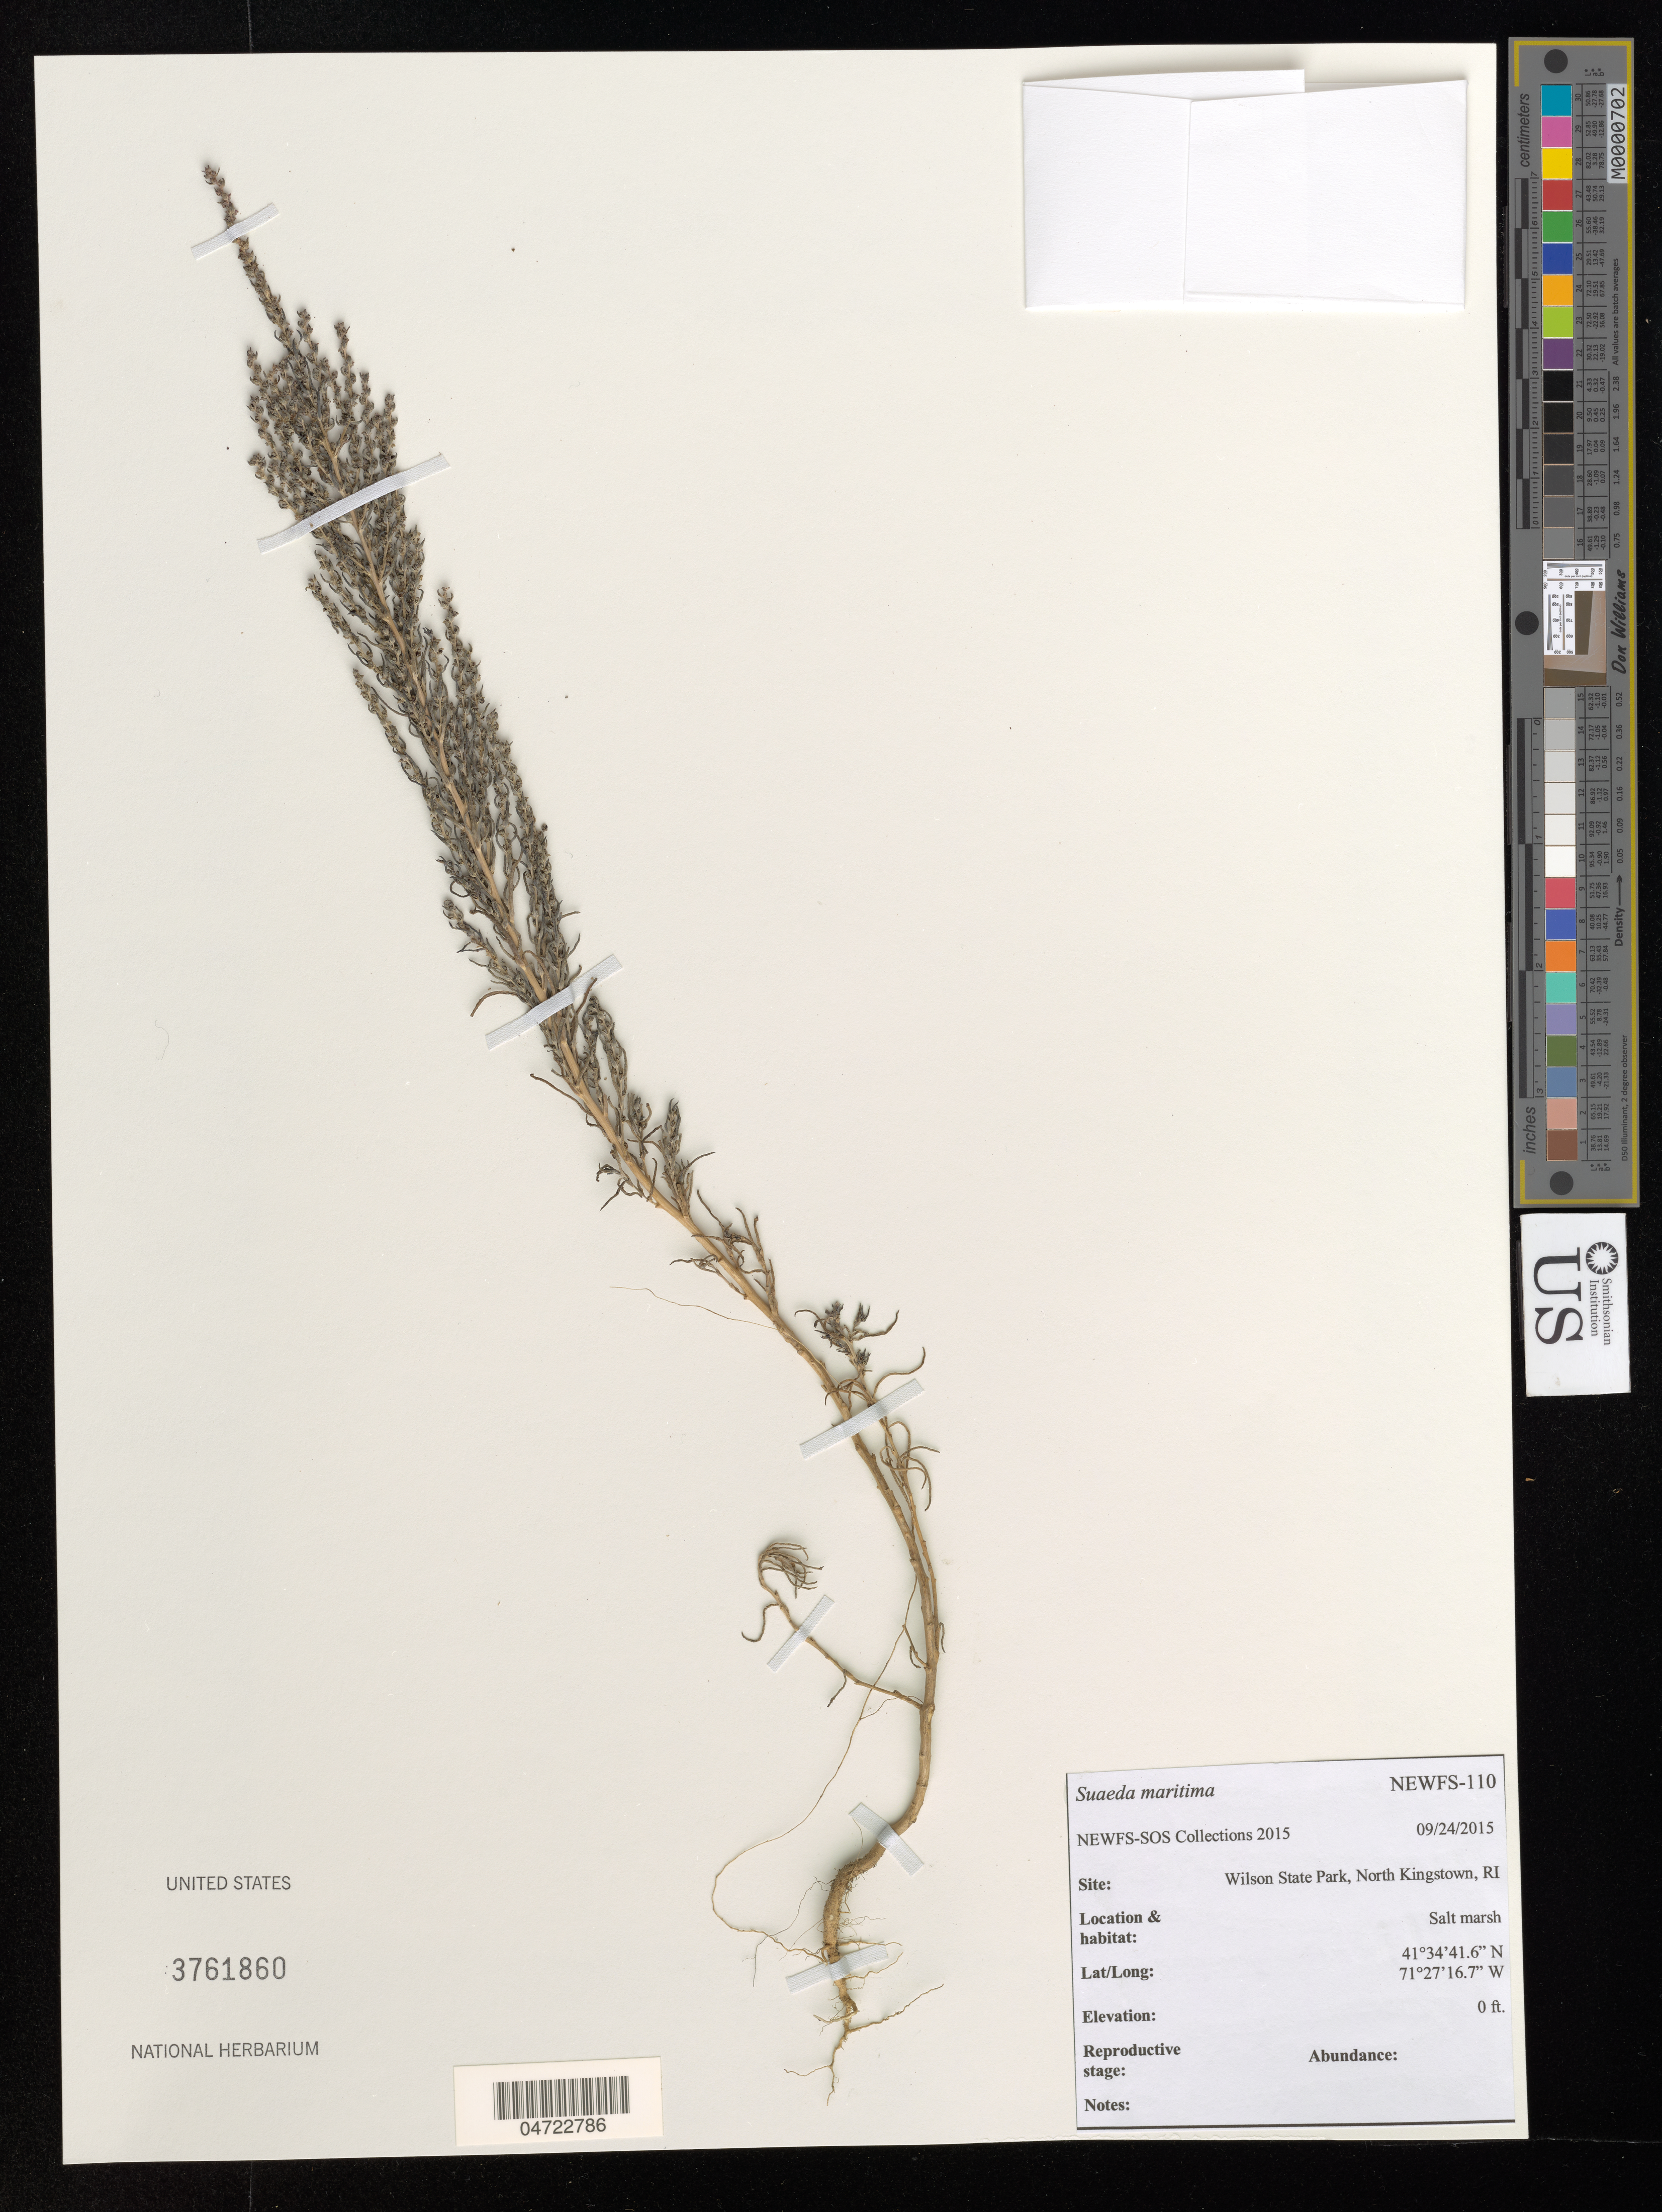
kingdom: Plantae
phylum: Tracheophyta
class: Magnoliopsida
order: Caryophyllales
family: Amaranthaceae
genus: Suaeda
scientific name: Suaeda maritima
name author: (L.) Dumort.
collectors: NEWFS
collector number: NEWFS-110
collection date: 2015-09-24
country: United States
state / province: Rhode Island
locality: Wilson State Park, North Kingstown.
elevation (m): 0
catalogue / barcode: US 3761860